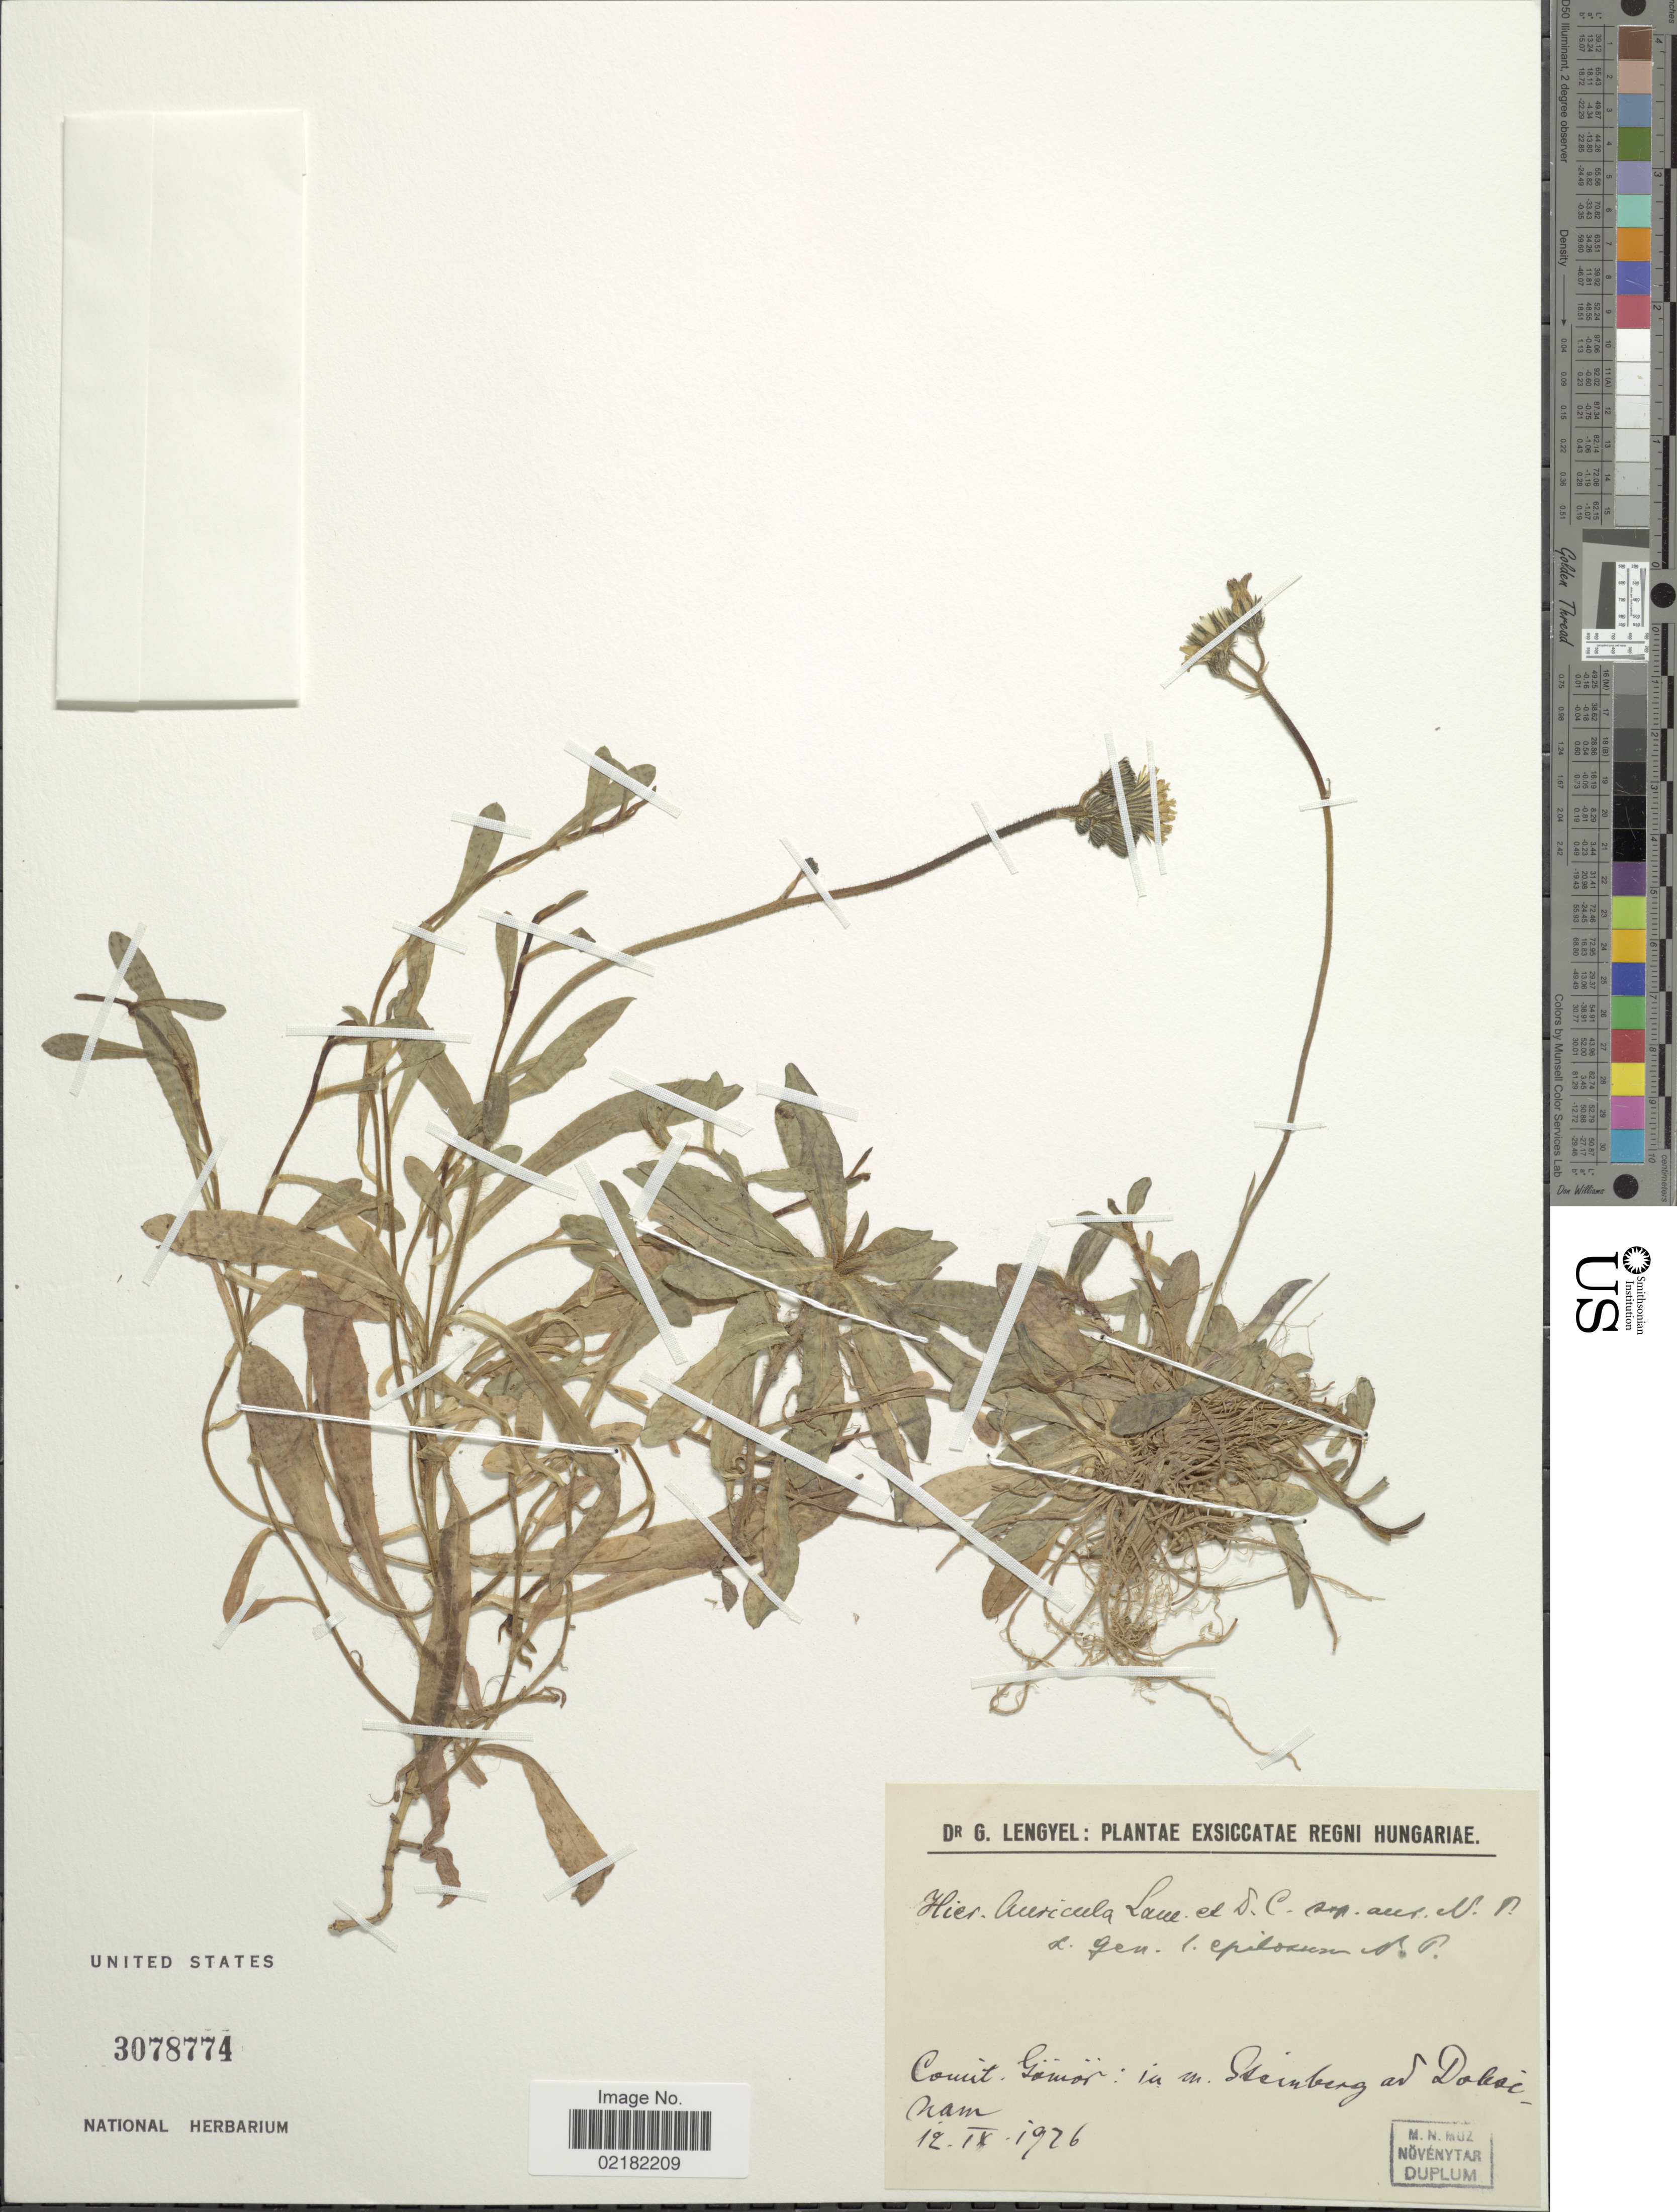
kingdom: Plantae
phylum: Tracheophyta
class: Magnoliopsida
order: Asterales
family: Asteraceae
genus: Pilosella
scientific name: Pilosella floribunda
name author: (Wimm. & Grab.) Fr. a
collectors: G. Lengyel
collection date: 1926-09-12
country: Hungary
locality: Regni Hungariae, Comit Gamor: in m. Gleinberg ad Dobsinam. [interpreted]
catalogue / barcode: US 3078774